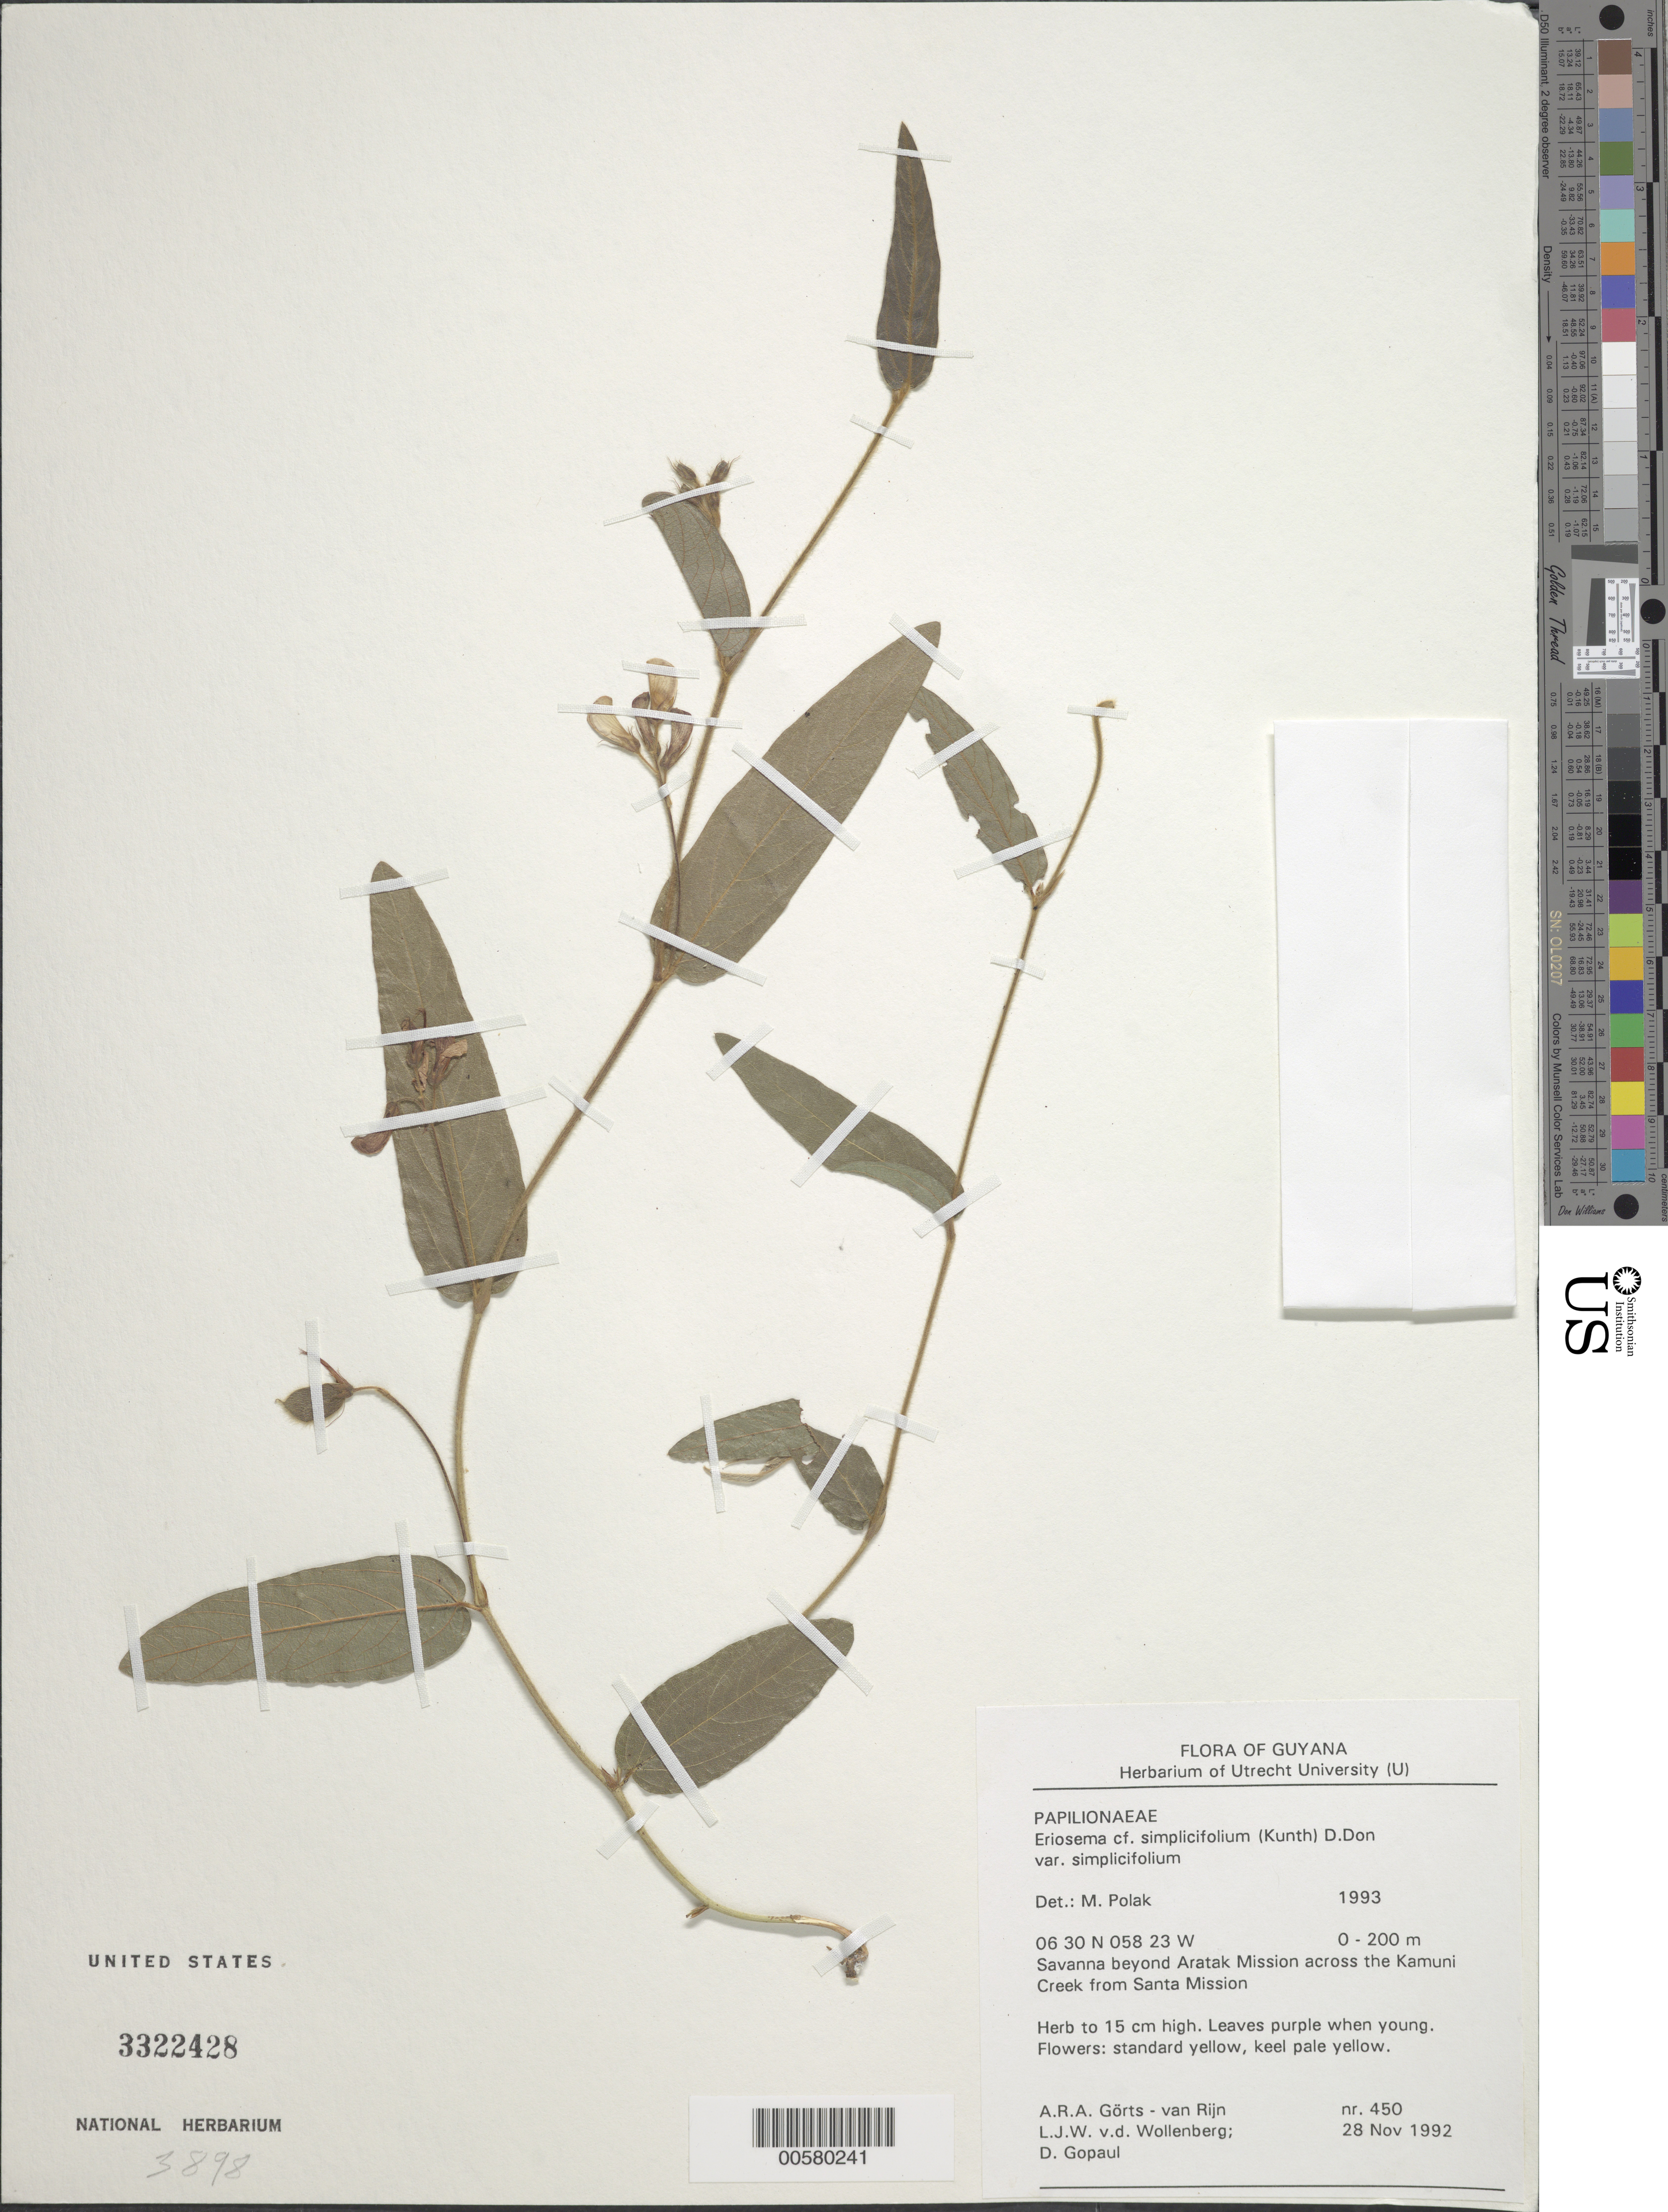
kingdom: Plantae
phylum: Tracheophyta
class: Magnoliopsida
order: Fabales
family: Fabaceae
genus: Eriosema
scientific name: Eriosema simplicifolium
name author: (Kunth) G. Don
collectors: A. .R. A. Görts-van Rijn, L. van der Wollenberg & D. Gopaul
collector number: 450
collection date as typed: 28 Nov 1992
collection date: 1992-11-28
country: Guyana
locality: Aratak mission across the kamuni creek from santa mission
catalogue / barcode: US 3322428